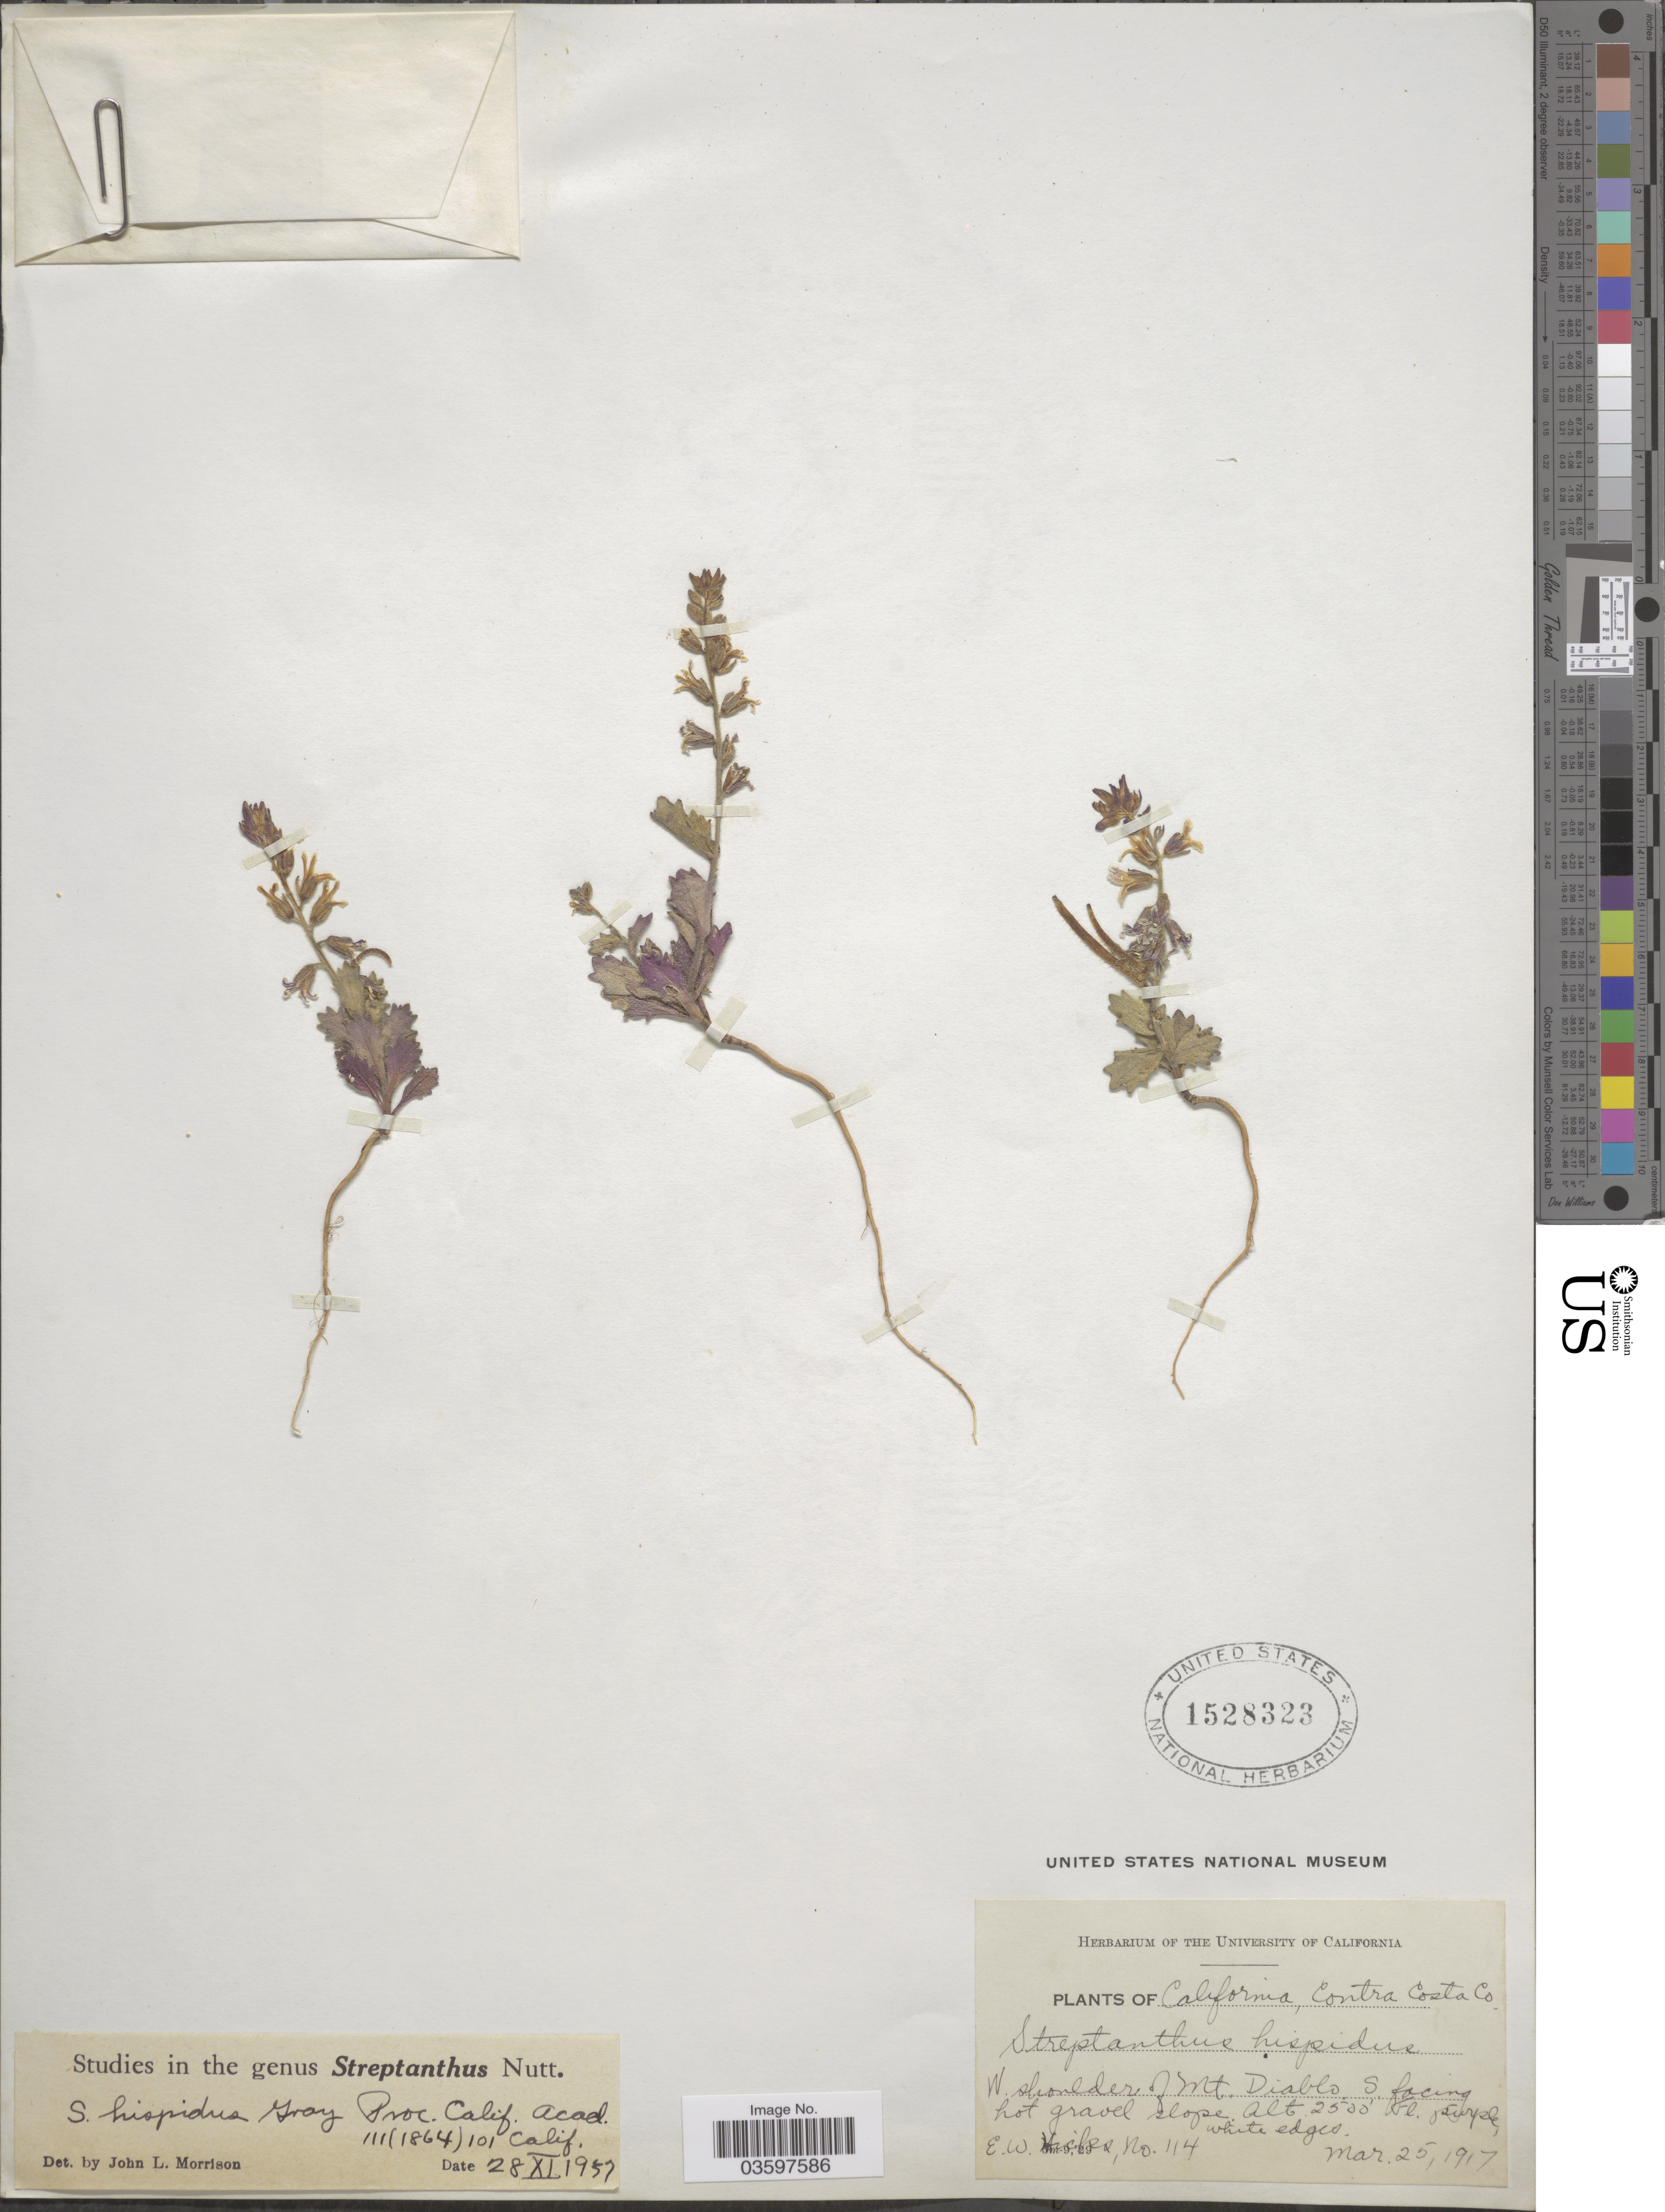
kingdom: Plantae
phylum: Tracheophyta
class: Magnoliopsida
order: Brassicales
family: Brassicaceae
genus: Streptanthus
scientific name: Streptanthus hispidus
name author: A. Gray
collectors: E. Hicks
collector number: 114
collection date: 1917-03-25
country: United States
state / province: California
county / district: Contra Costa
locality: Contra Costa Co. W. shoulder of Mt. Diablo S. facing hot gravel slope.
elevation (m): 762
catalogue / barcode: US 1528323